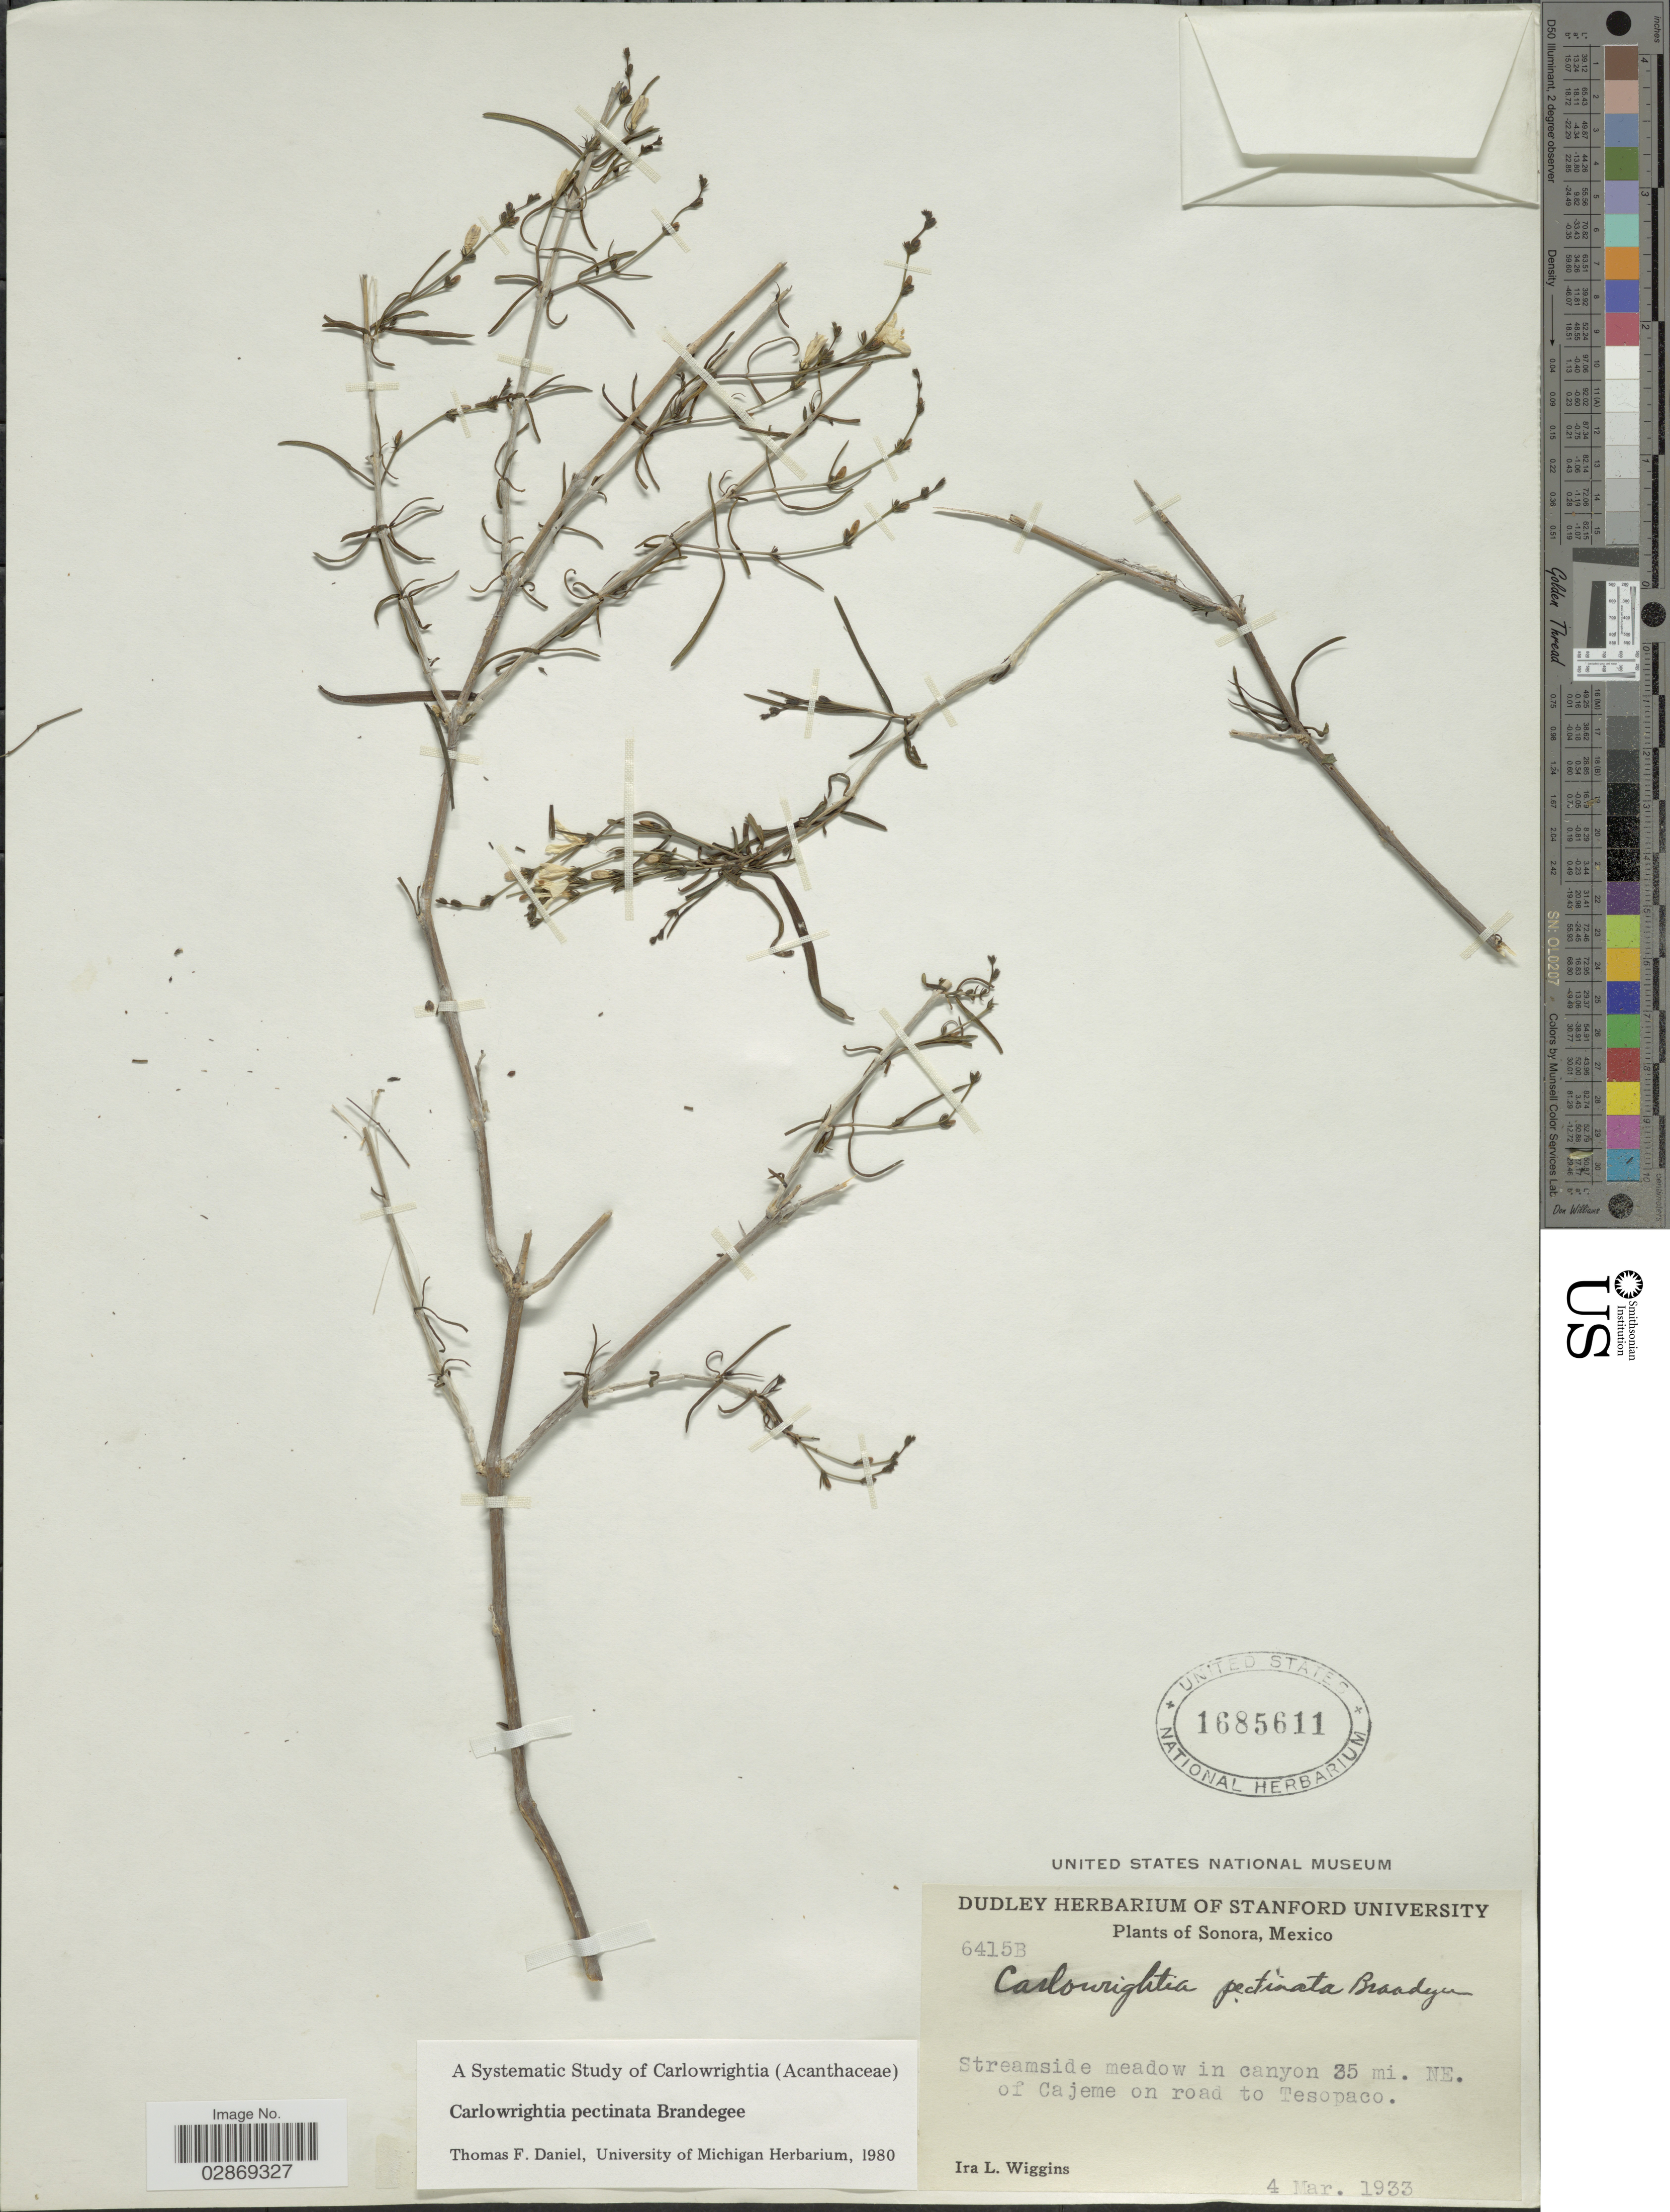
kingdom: Plantae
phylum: Tracheophyta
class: Magnoliopsida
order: Lamiales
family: Acanthaceae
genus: Carlowrightia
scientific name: Carlowrightia pectinata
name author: Brandegee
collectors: I. L. Wiggins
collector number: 6415B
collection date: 1933-03-04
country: Mexico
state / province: Sonora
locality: Streamside meadow in canyon 35 mi. NE. of Cajeme on road to Tesopaco.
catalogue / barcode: US 1685611